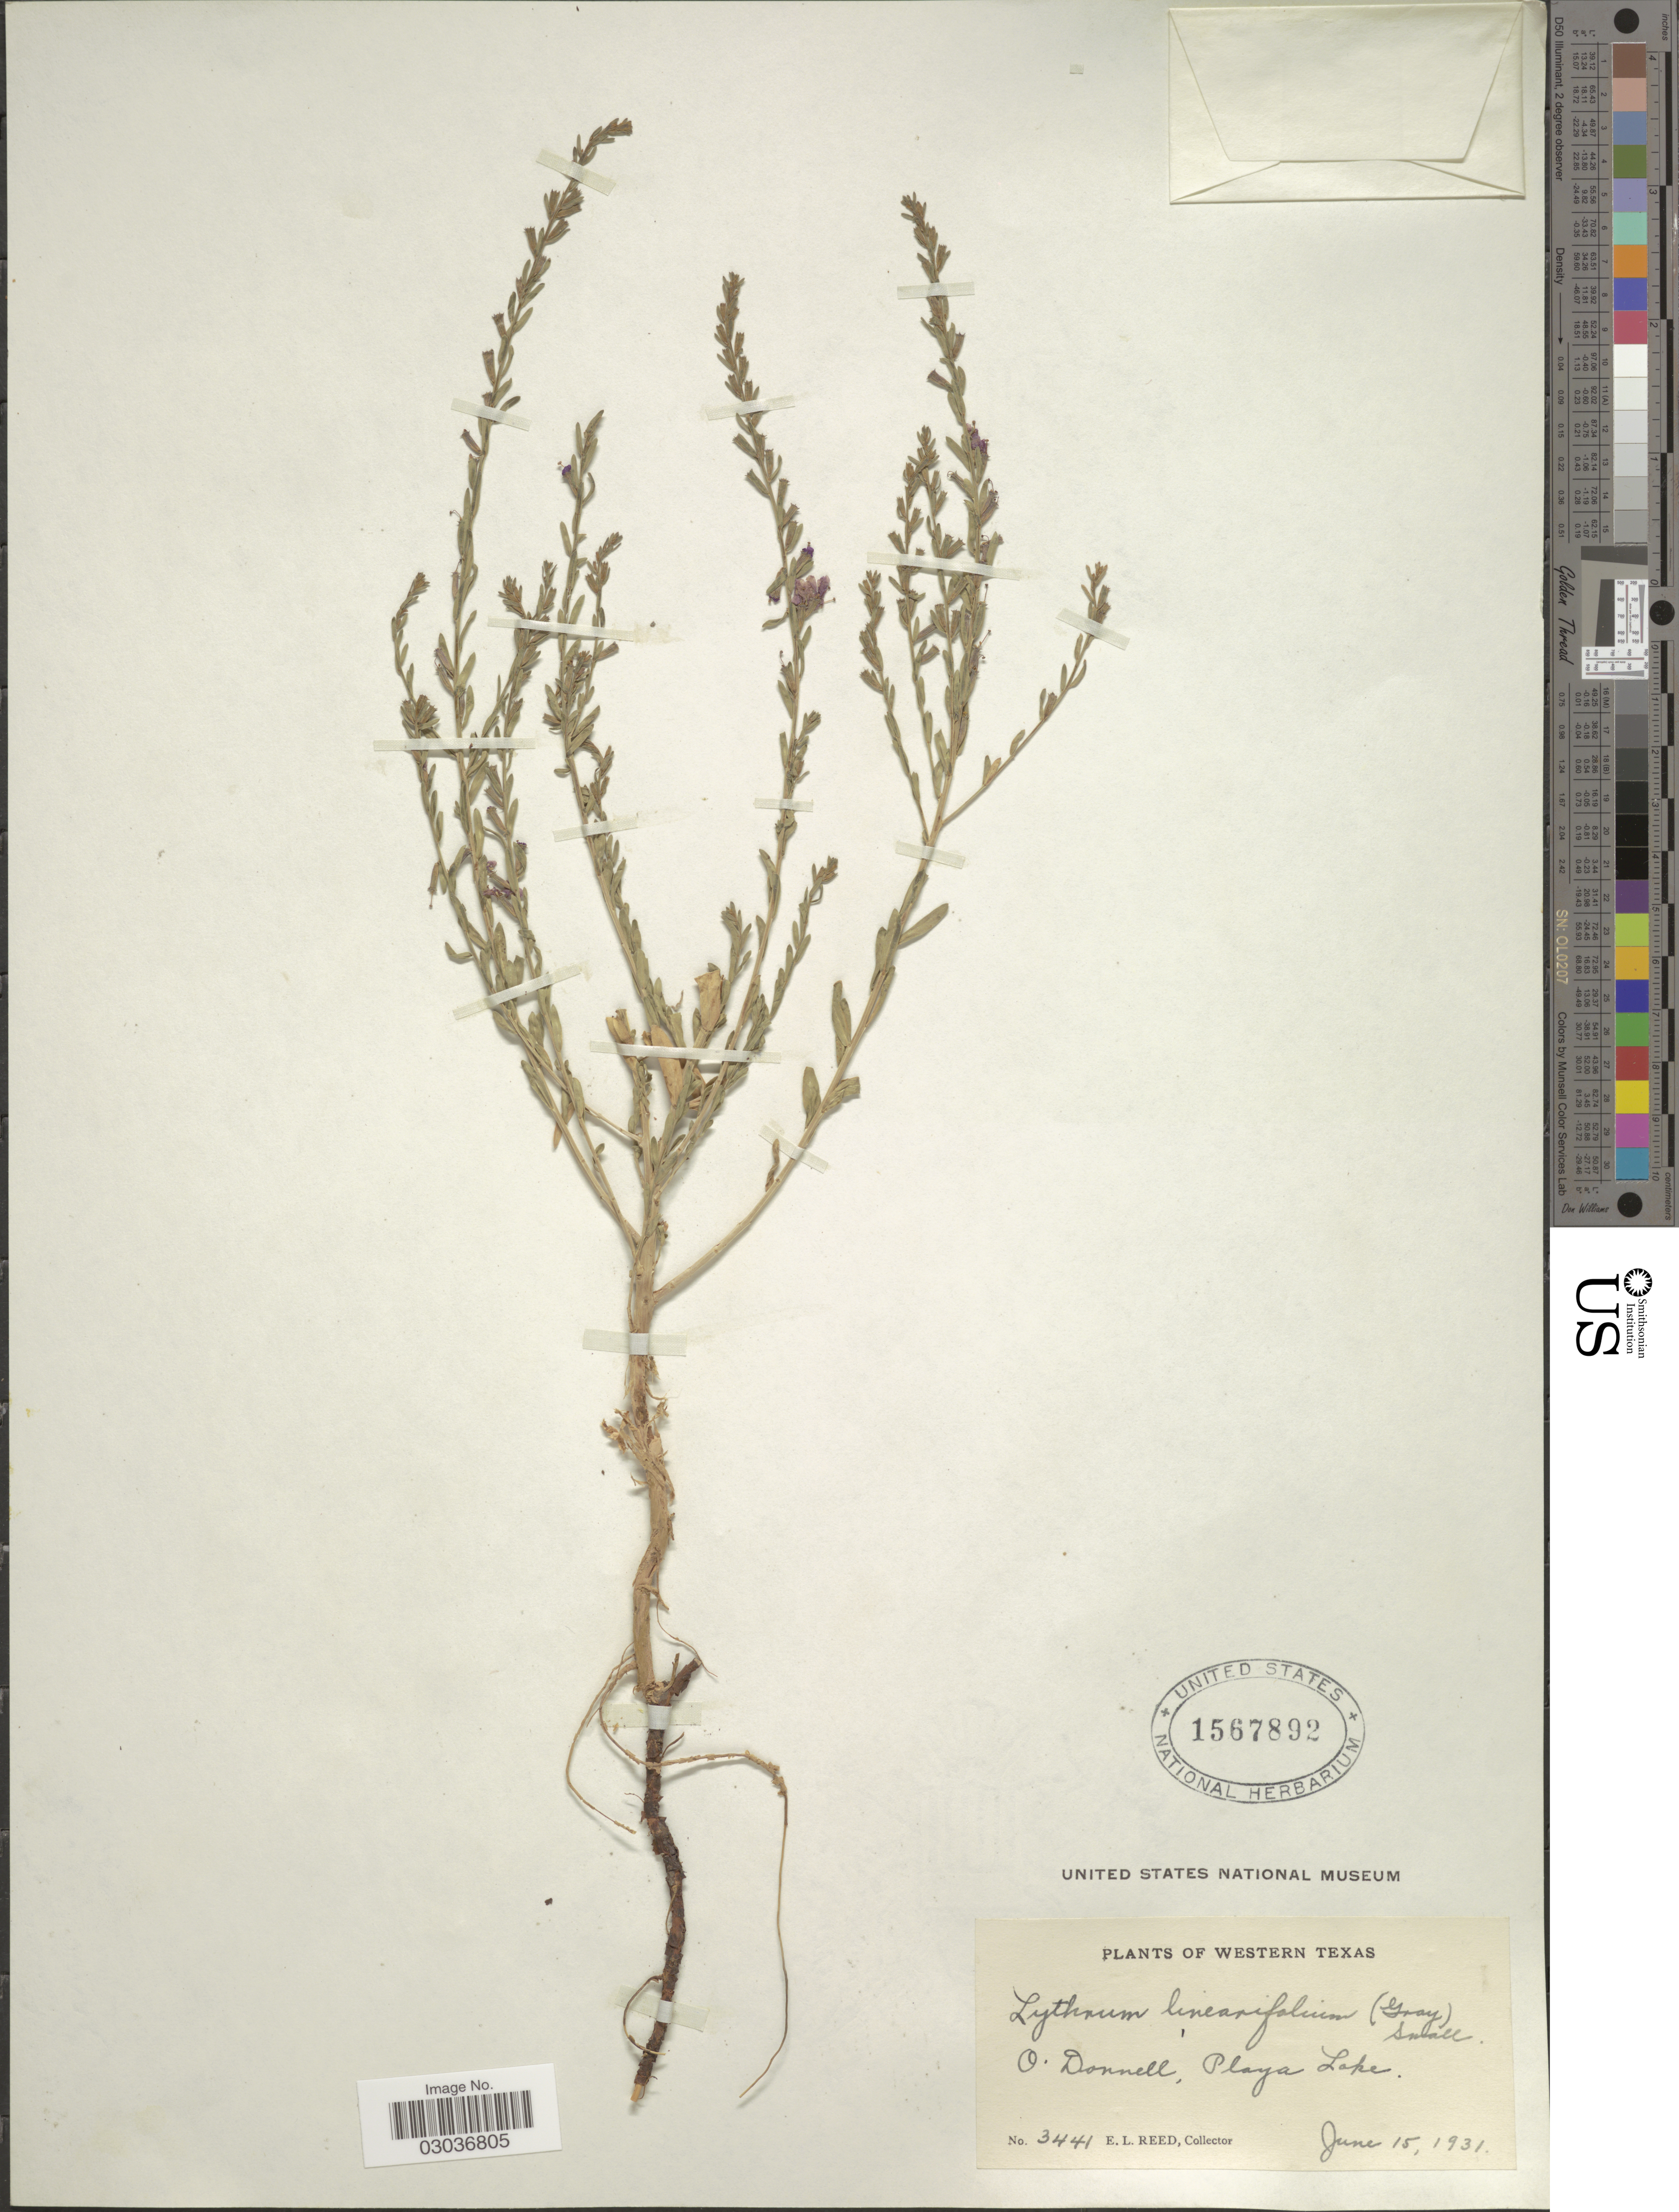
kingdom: Plantae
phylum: Tracheophyta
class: Magnoliopsida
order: Myrtales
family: Lythraceae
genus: Lythrum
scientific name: Lythrum californicum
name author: Torr. & A. Gray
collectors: E. Reed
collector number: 3441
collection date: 1931-06-15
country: United States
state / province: Texas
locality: Western Texas. O'Donnell, Playa Lake.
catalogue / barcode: US 1567892